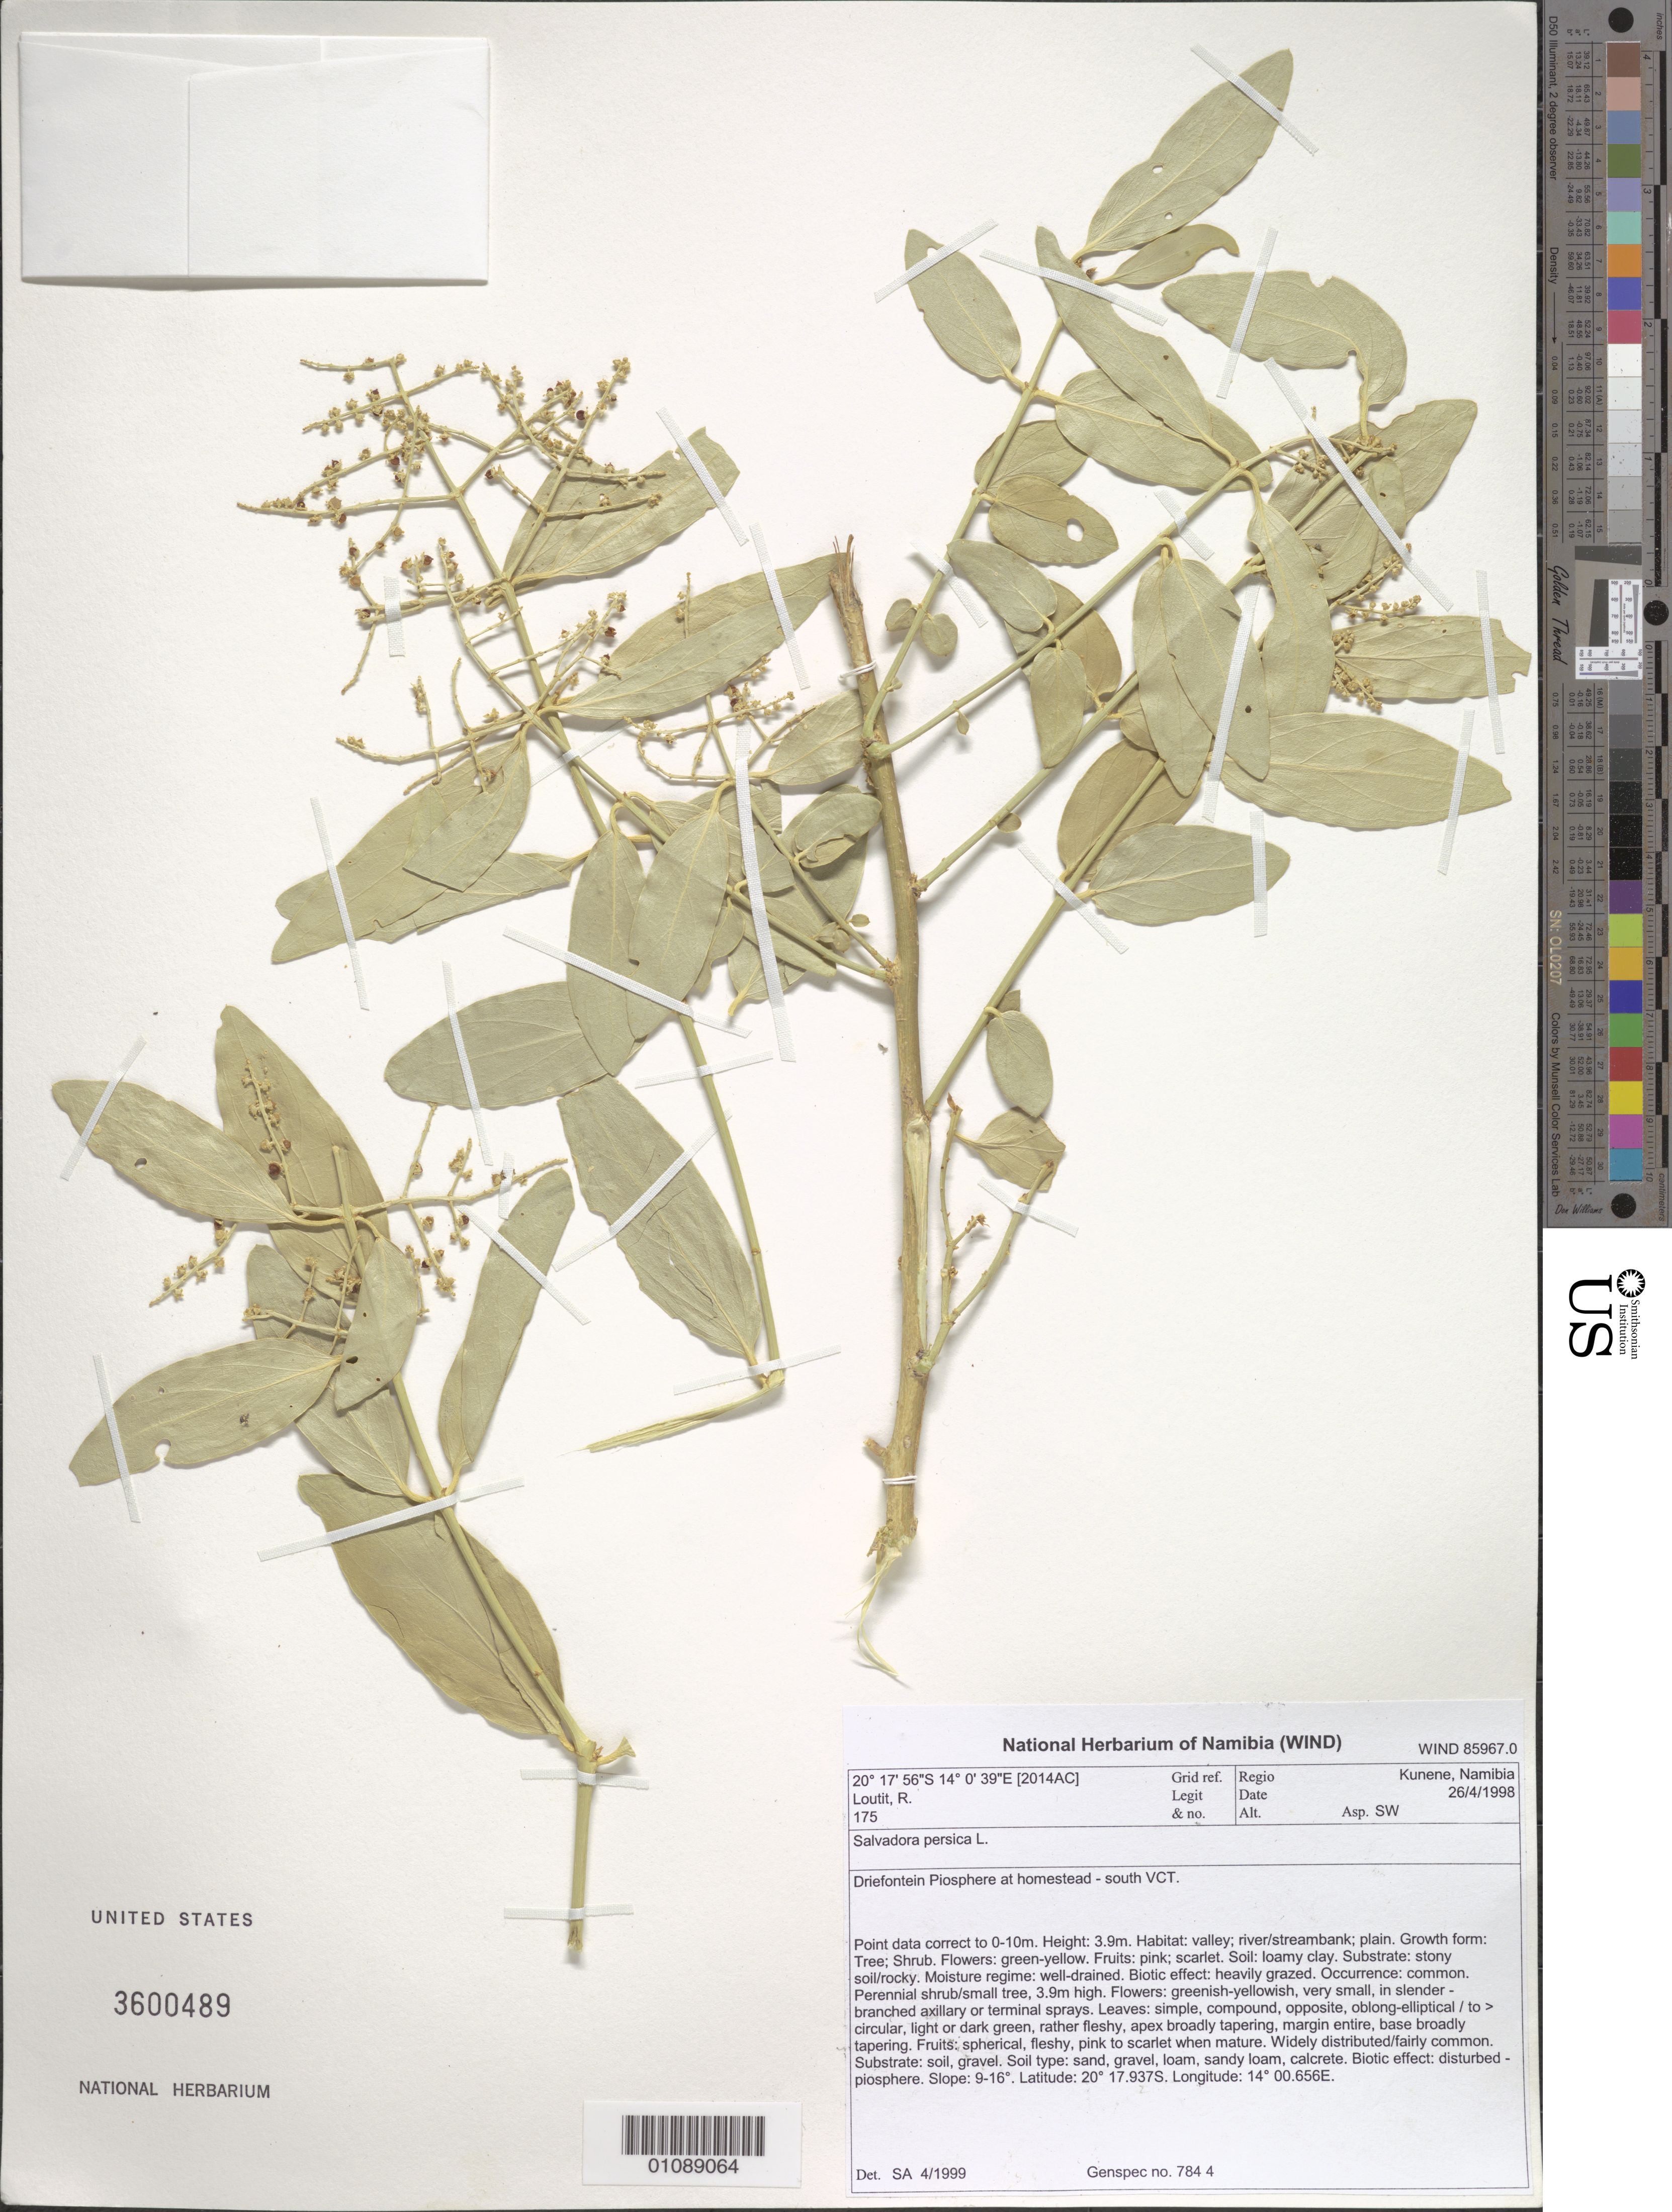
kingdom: Plantae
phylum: Tracheophyta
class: Magnoliopsida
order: Brassicales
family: Salvadoraceae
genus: Salvadora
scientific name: Salvadora persica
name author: L.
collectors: R. Loutit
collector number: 175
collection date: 1998-04-26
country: Namibia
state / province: Kunene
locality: Driefontein Piosphere at homestead- south VCT.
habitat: Valley; river/strambank; plain.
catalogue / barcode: US 3600489